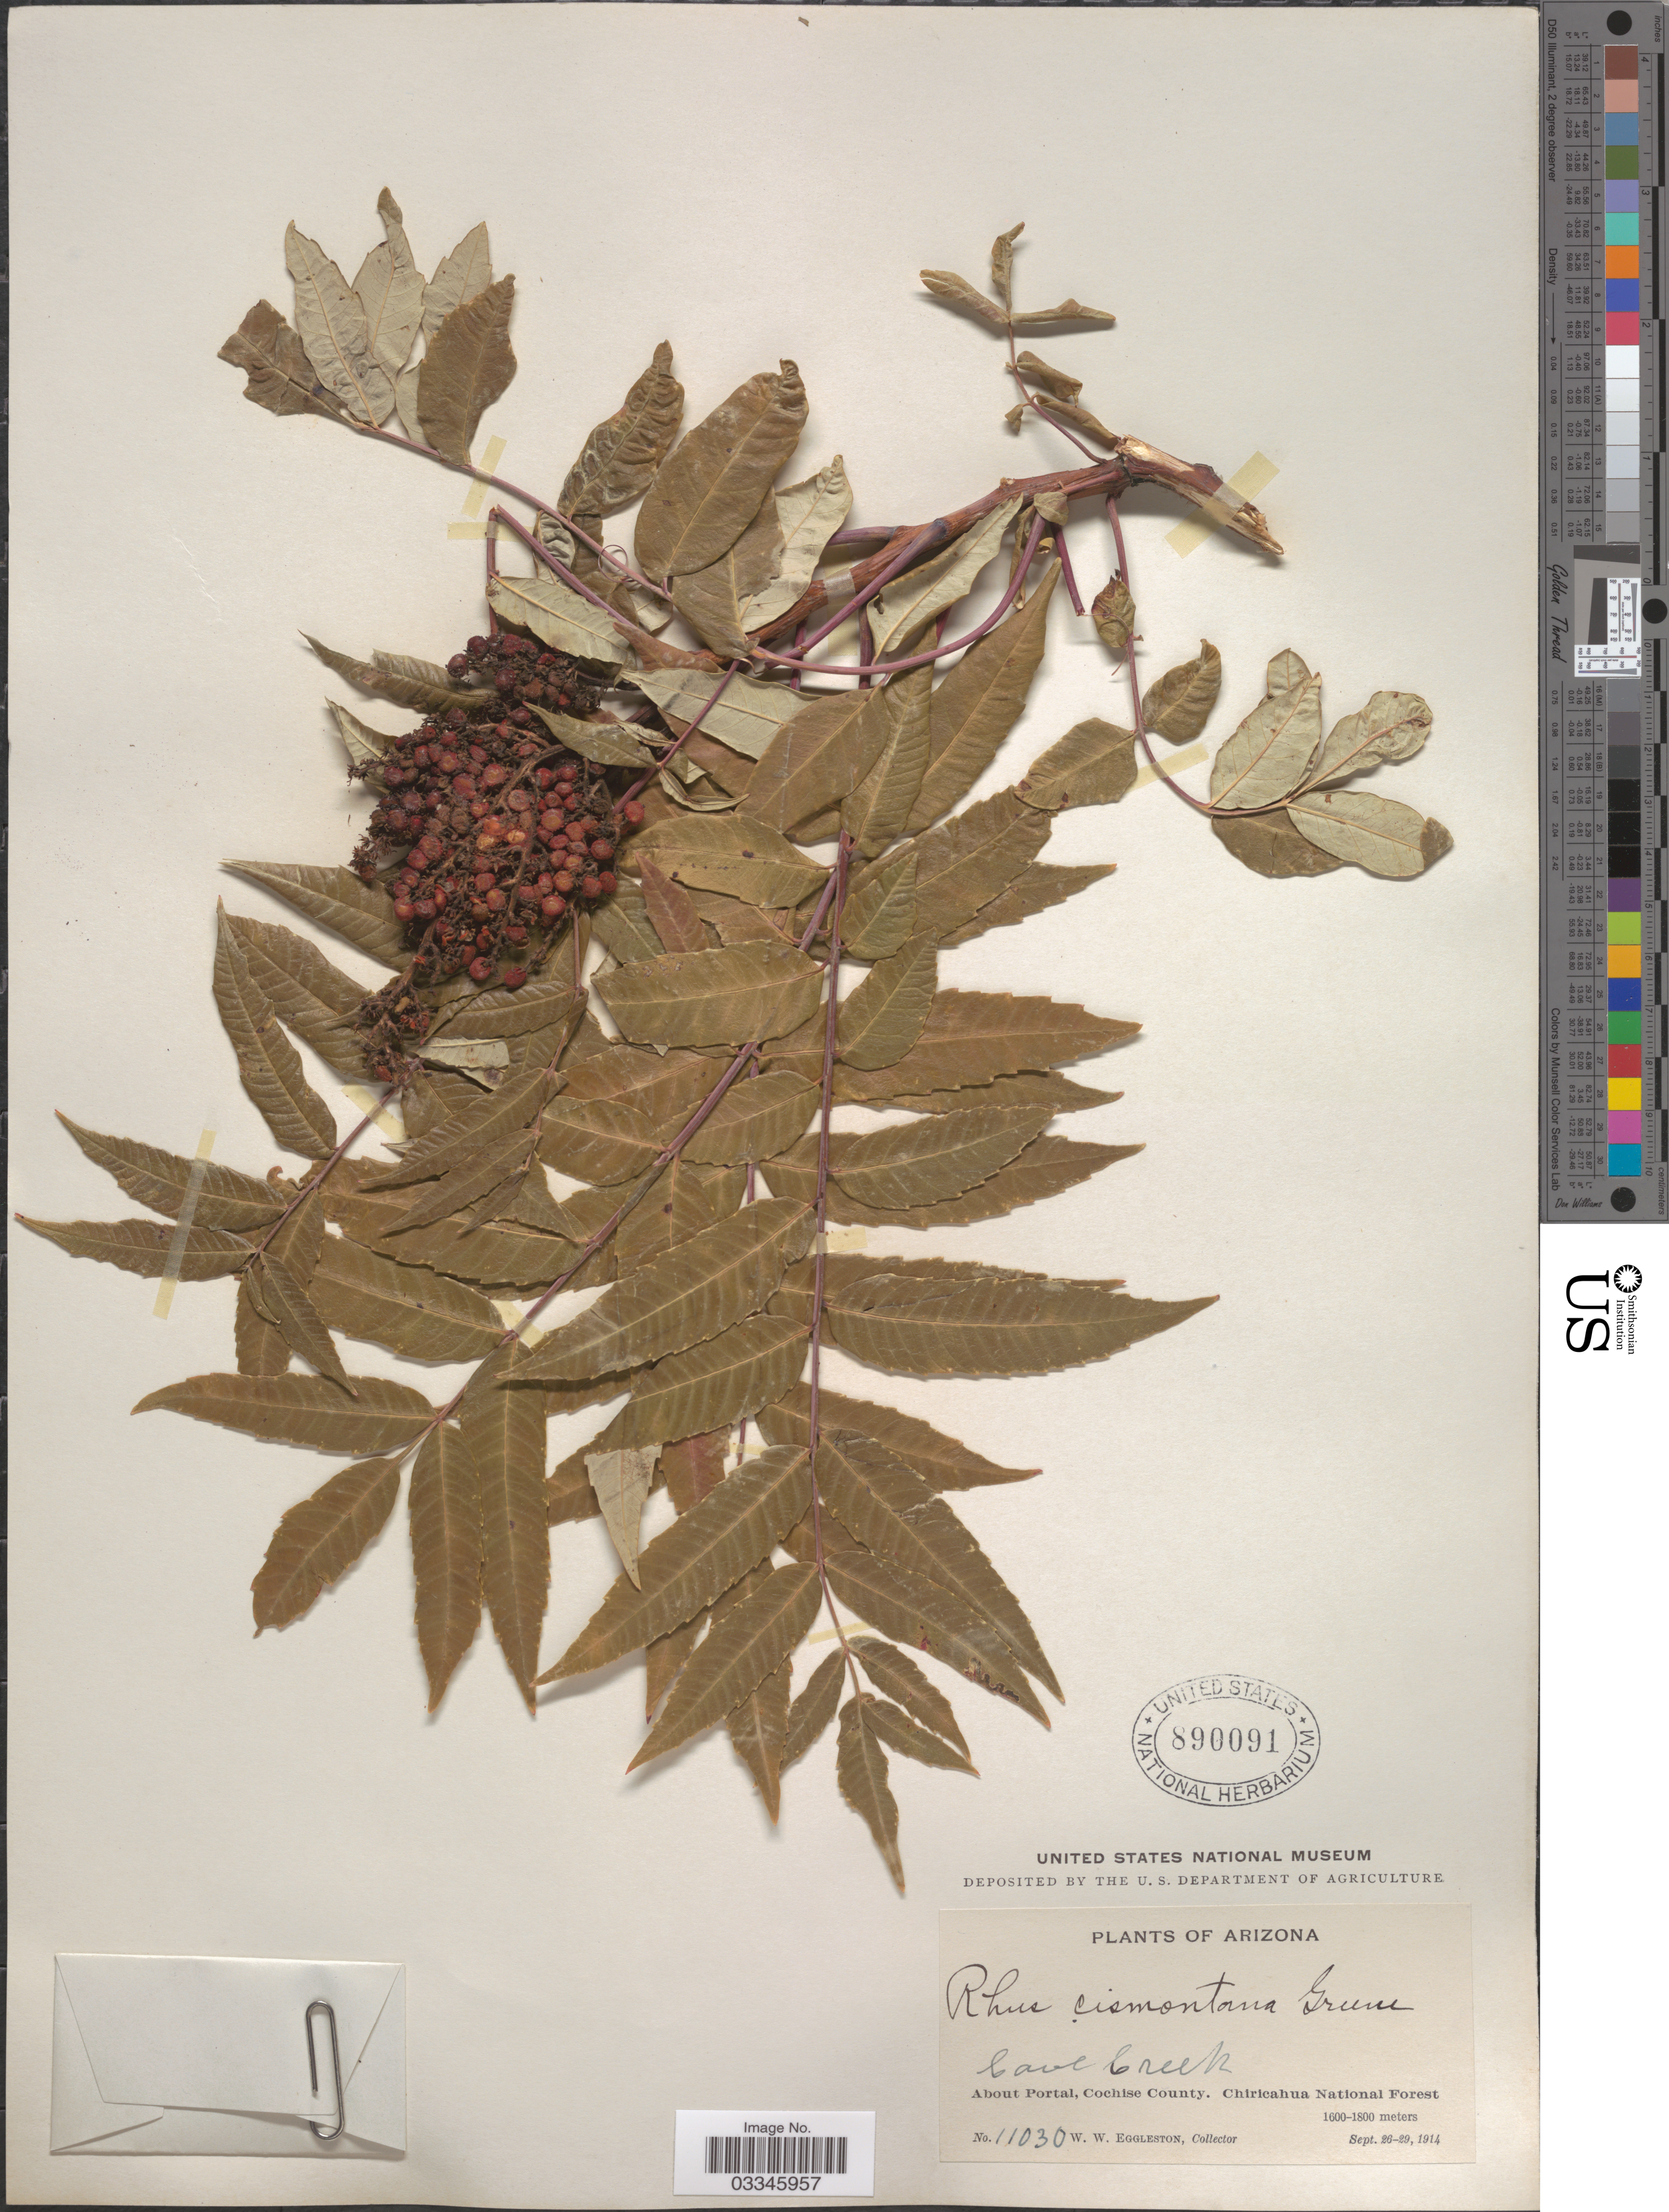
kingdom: Plantae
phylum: Tracheophyta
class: Magnoliopsida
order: Sapindales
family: Anacardiaceae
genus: Rhus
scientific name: Rhus glabra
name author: L.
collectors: W. W. Eggleston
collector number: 11030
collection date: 1914-09-26/1914-09-29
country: United States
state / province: Arizona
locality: Cave Creek. About Portal, Cochise County, Chiricahua National Forest.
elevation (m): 1600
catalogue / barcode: US 890091